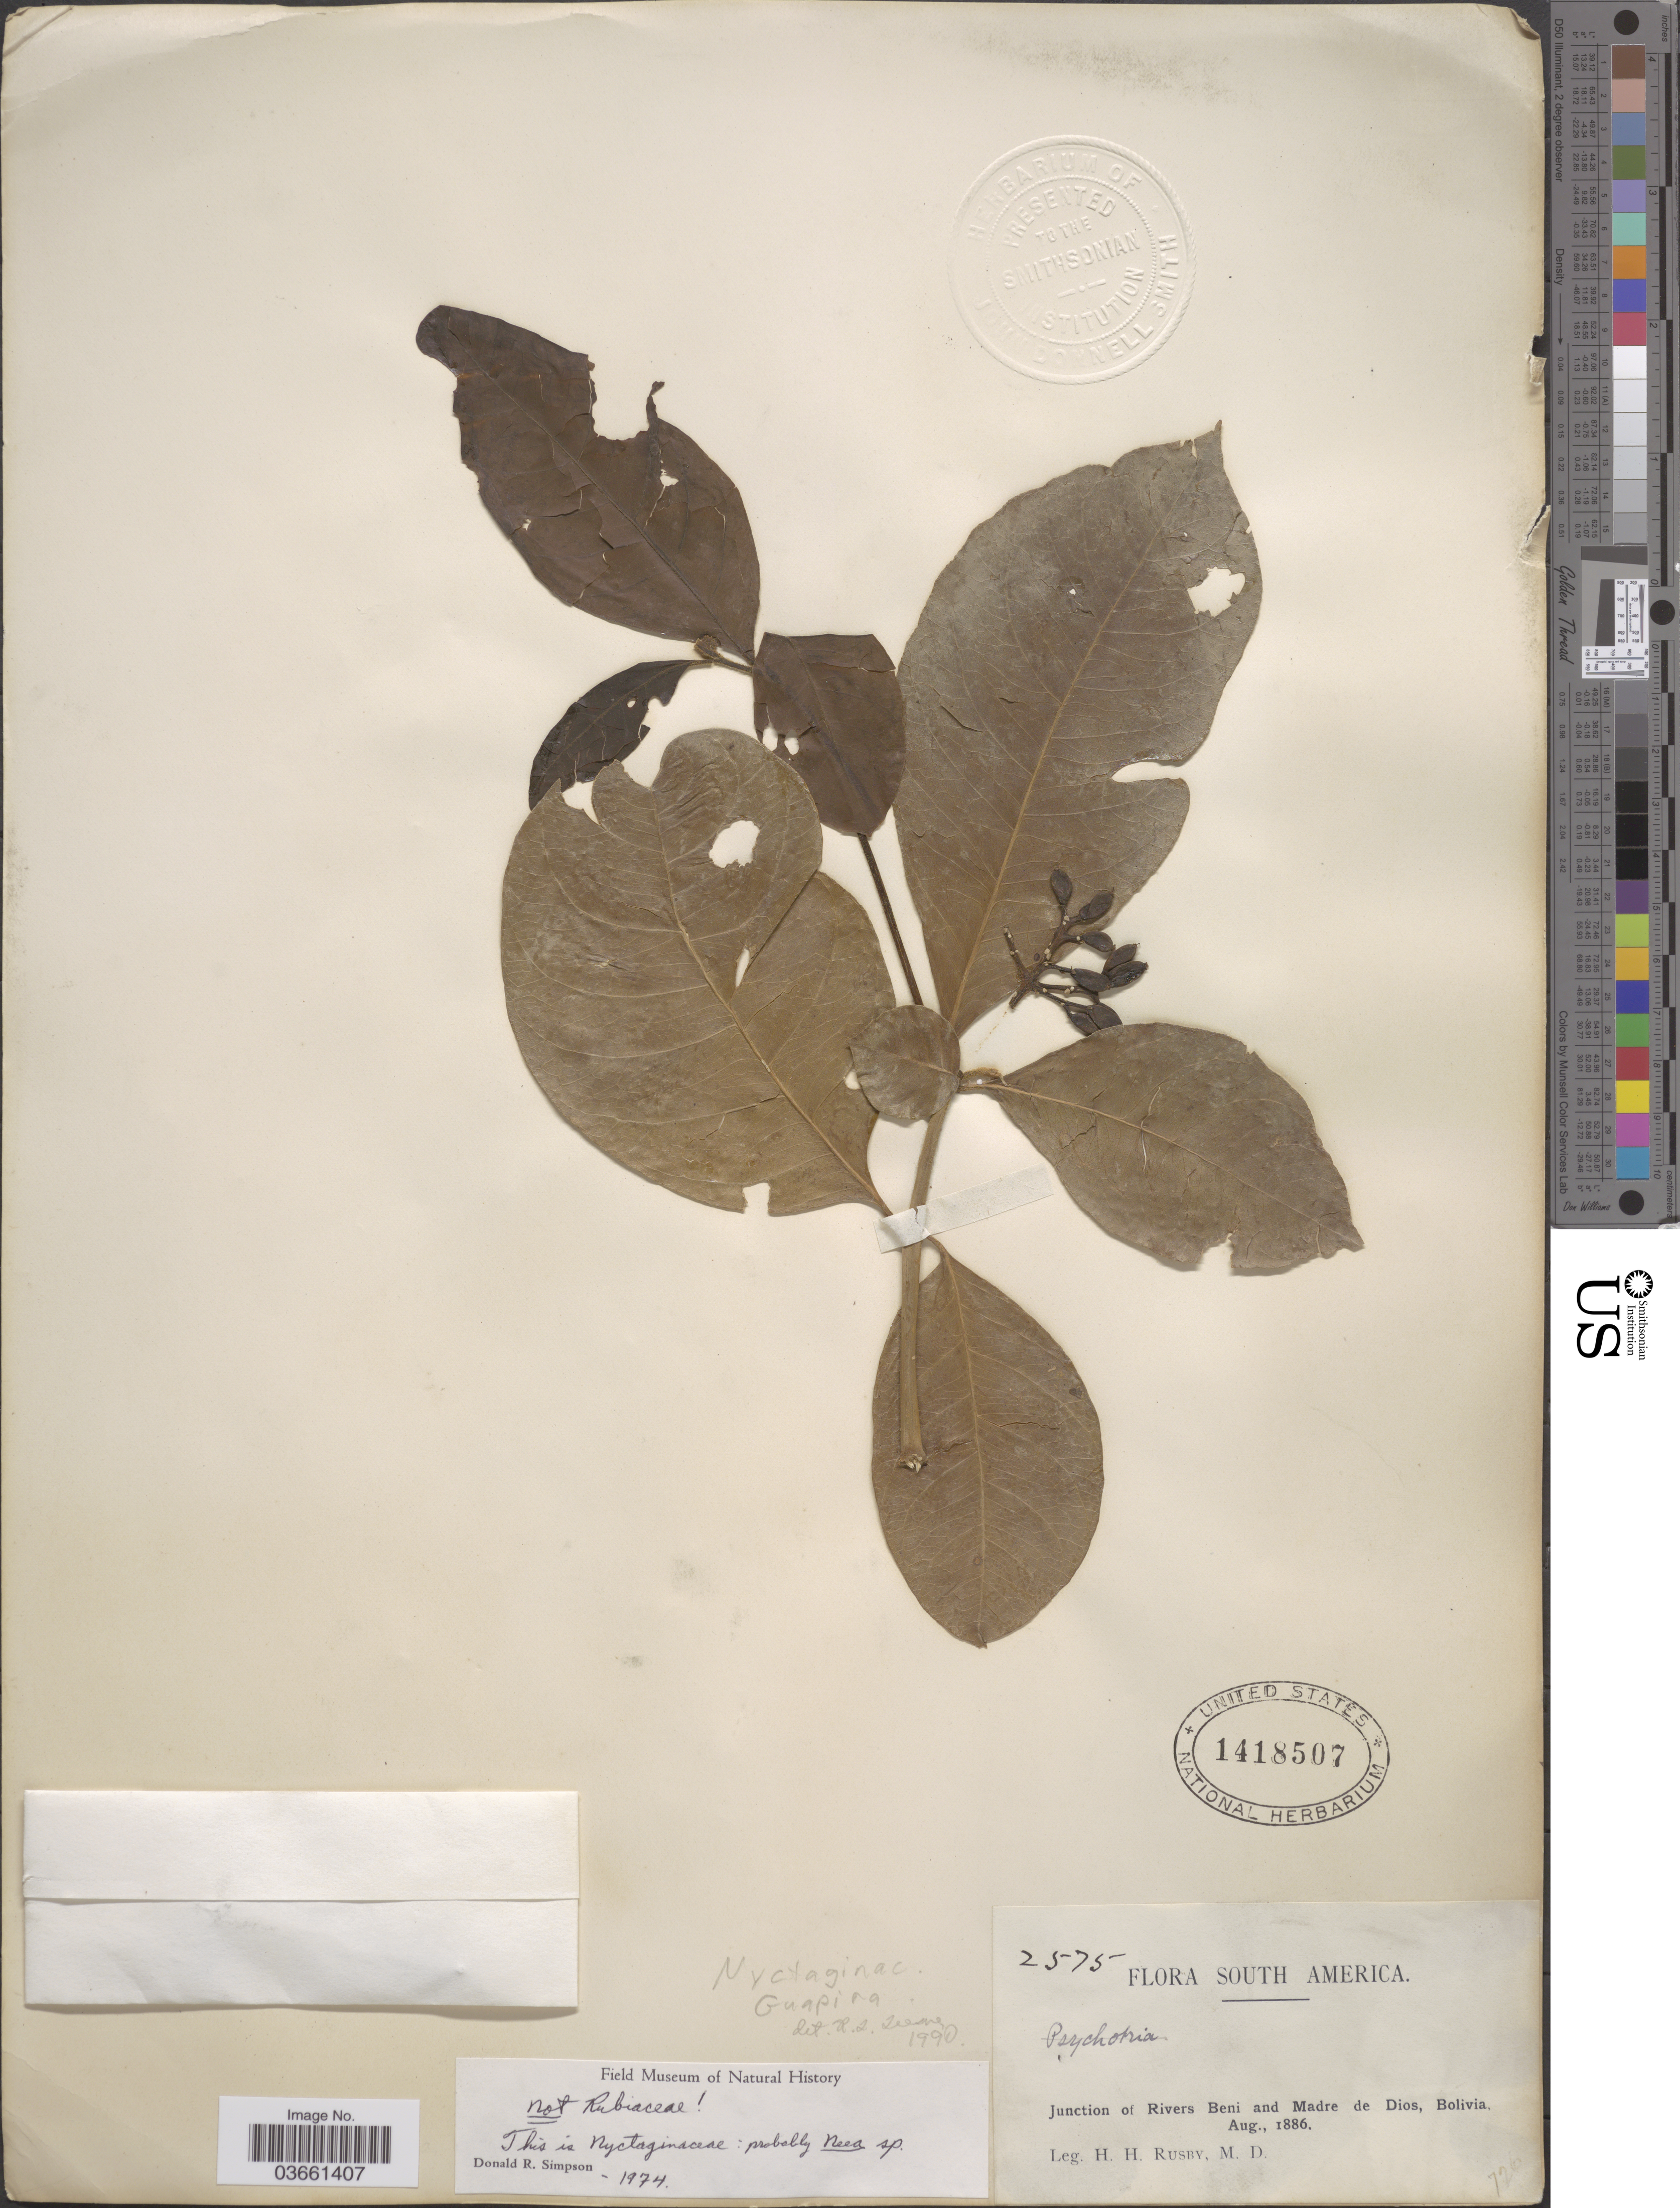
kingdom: Plantae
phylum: Tracheophyta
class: Magnoliopsida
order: Caryophyllales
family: Nyctaginaceae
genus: Guapira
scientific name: Guapira sp.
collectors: H. H. Rusby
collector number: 2575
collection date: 1886-08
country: Bolivia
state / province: Beni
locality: Junction of Rivers Beni and Madre de Dios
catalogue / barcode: US 1418507